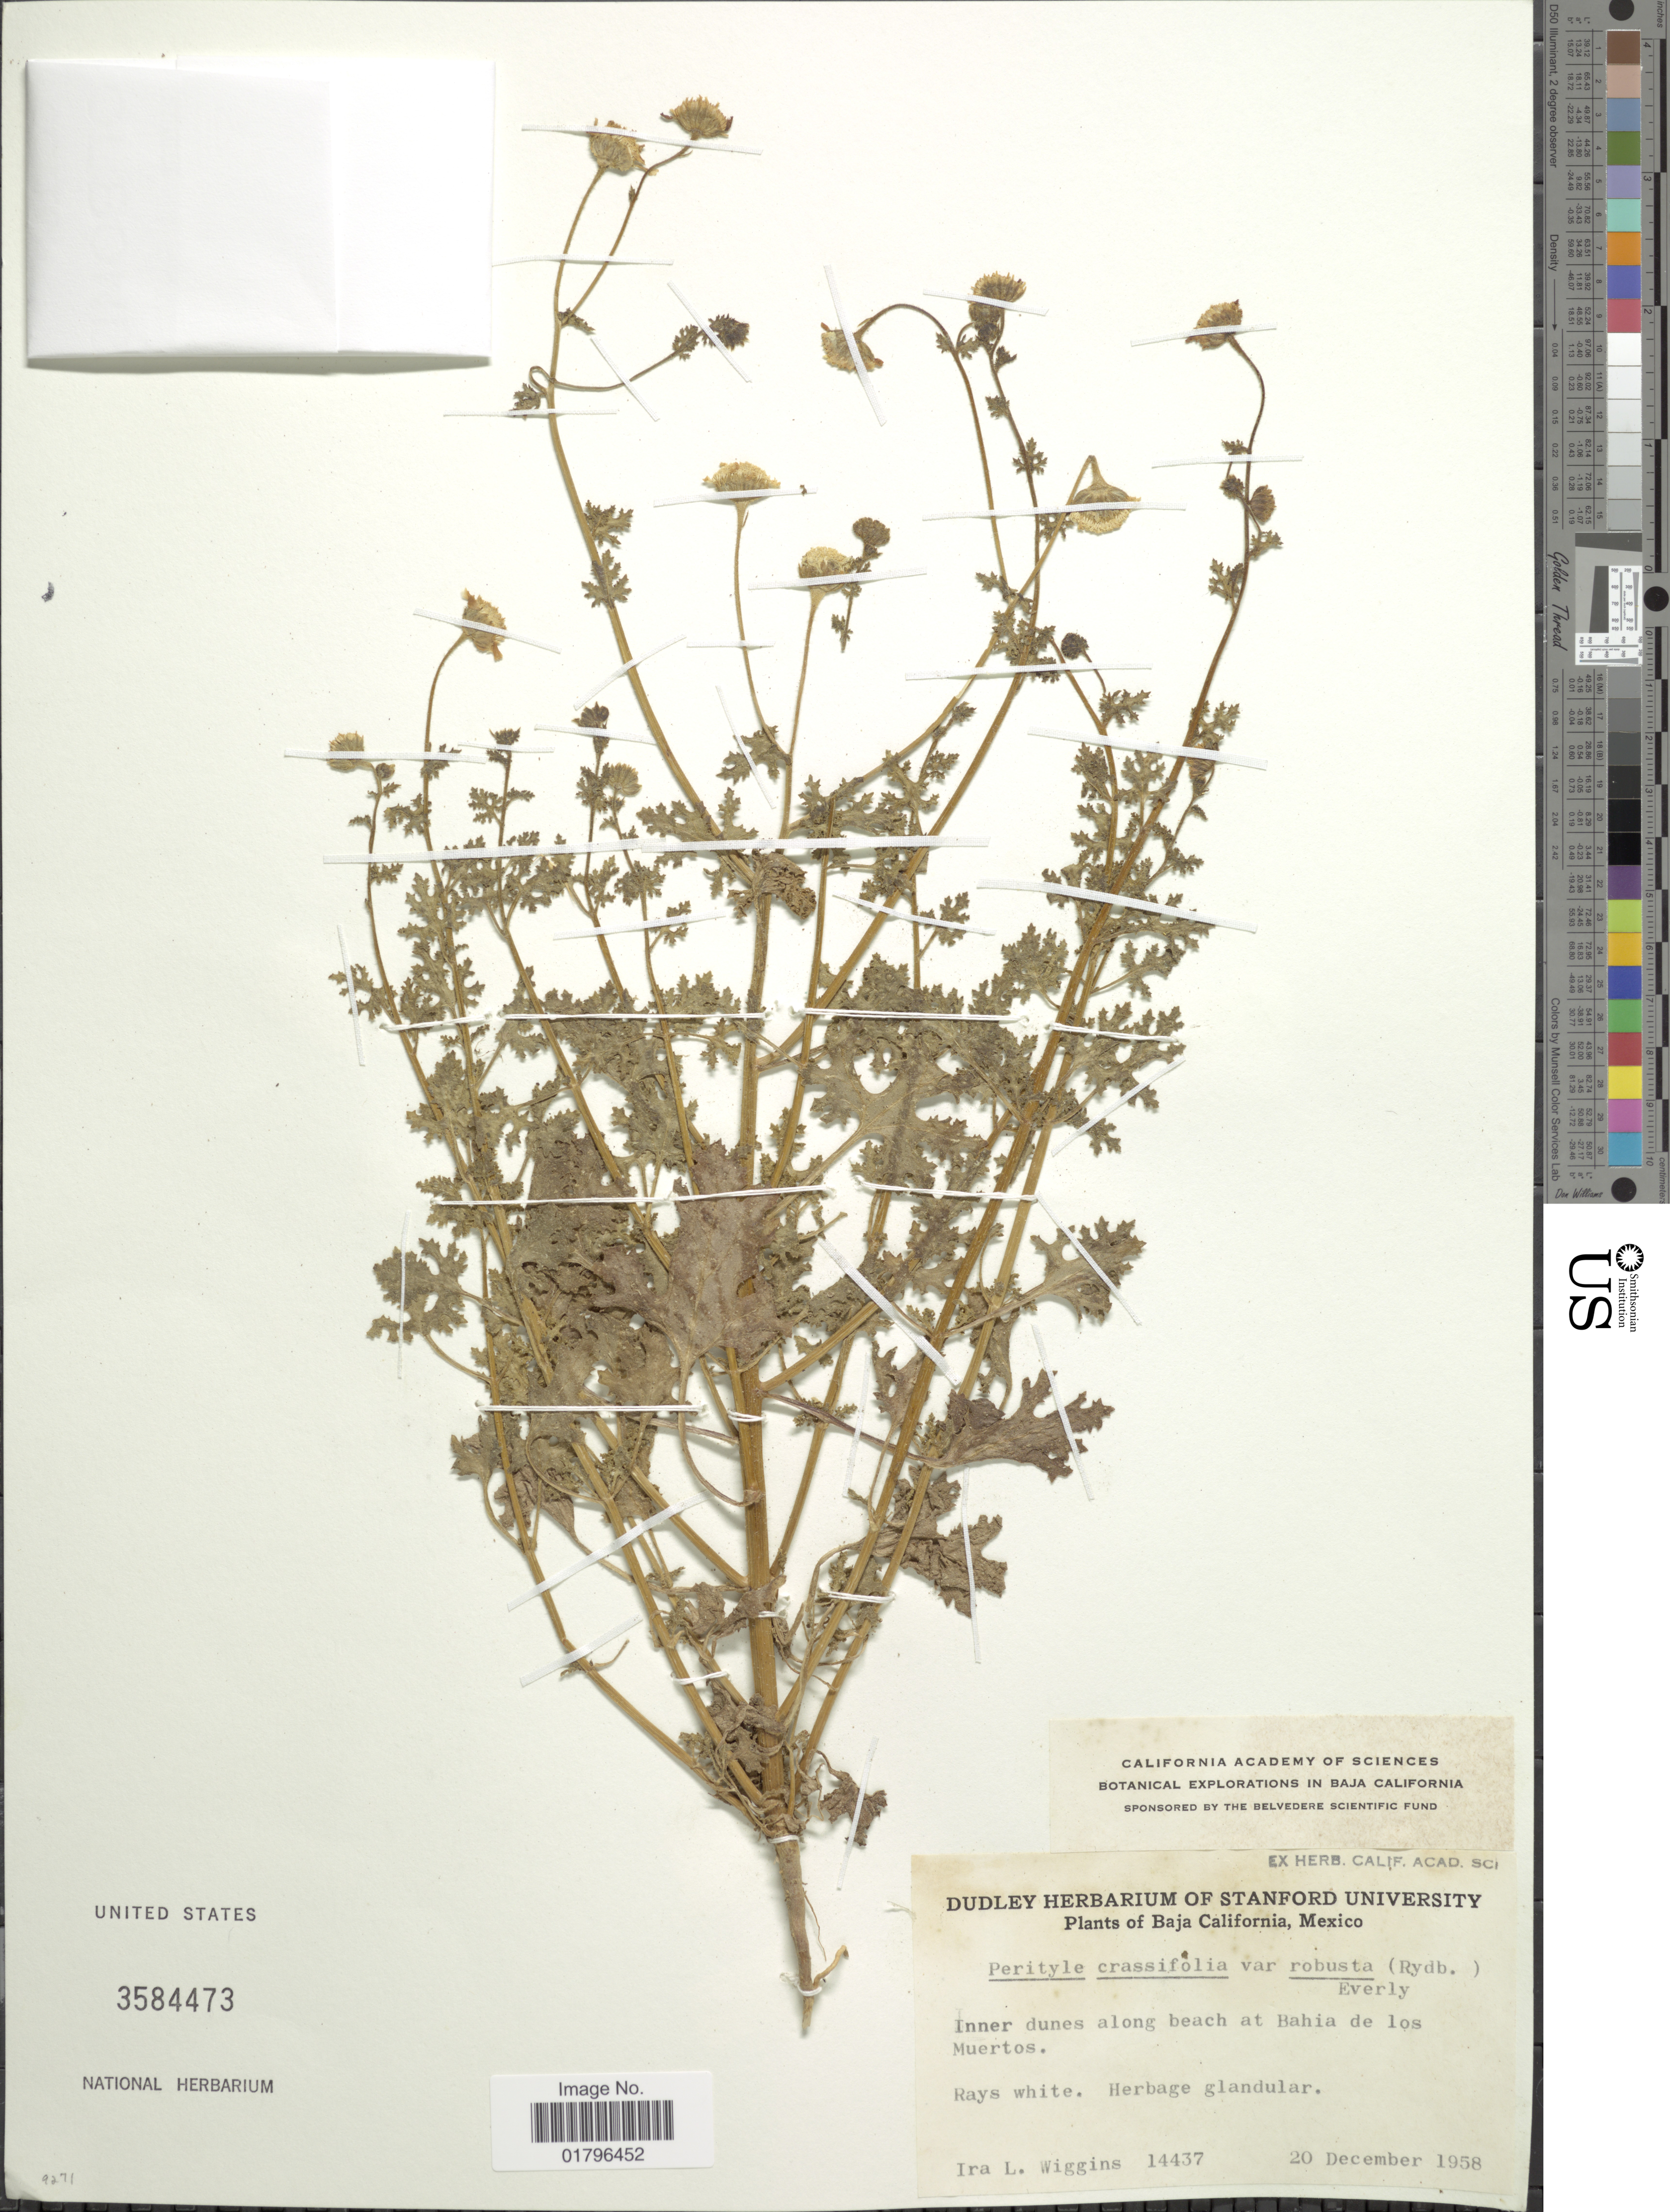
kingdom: Plantae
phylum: Tracheophyta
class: Magnoliopsida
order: Asterales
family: Asteraceae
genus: Perityle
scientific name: Perityle crassifolia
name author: Brandegee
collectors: I. L. Wiggins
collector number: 14437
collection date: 1958-12-20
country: Mexico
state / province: Baja California Sur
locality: Inner dunes along beach at Bahia de Los Muertos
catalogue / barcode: US 3584473